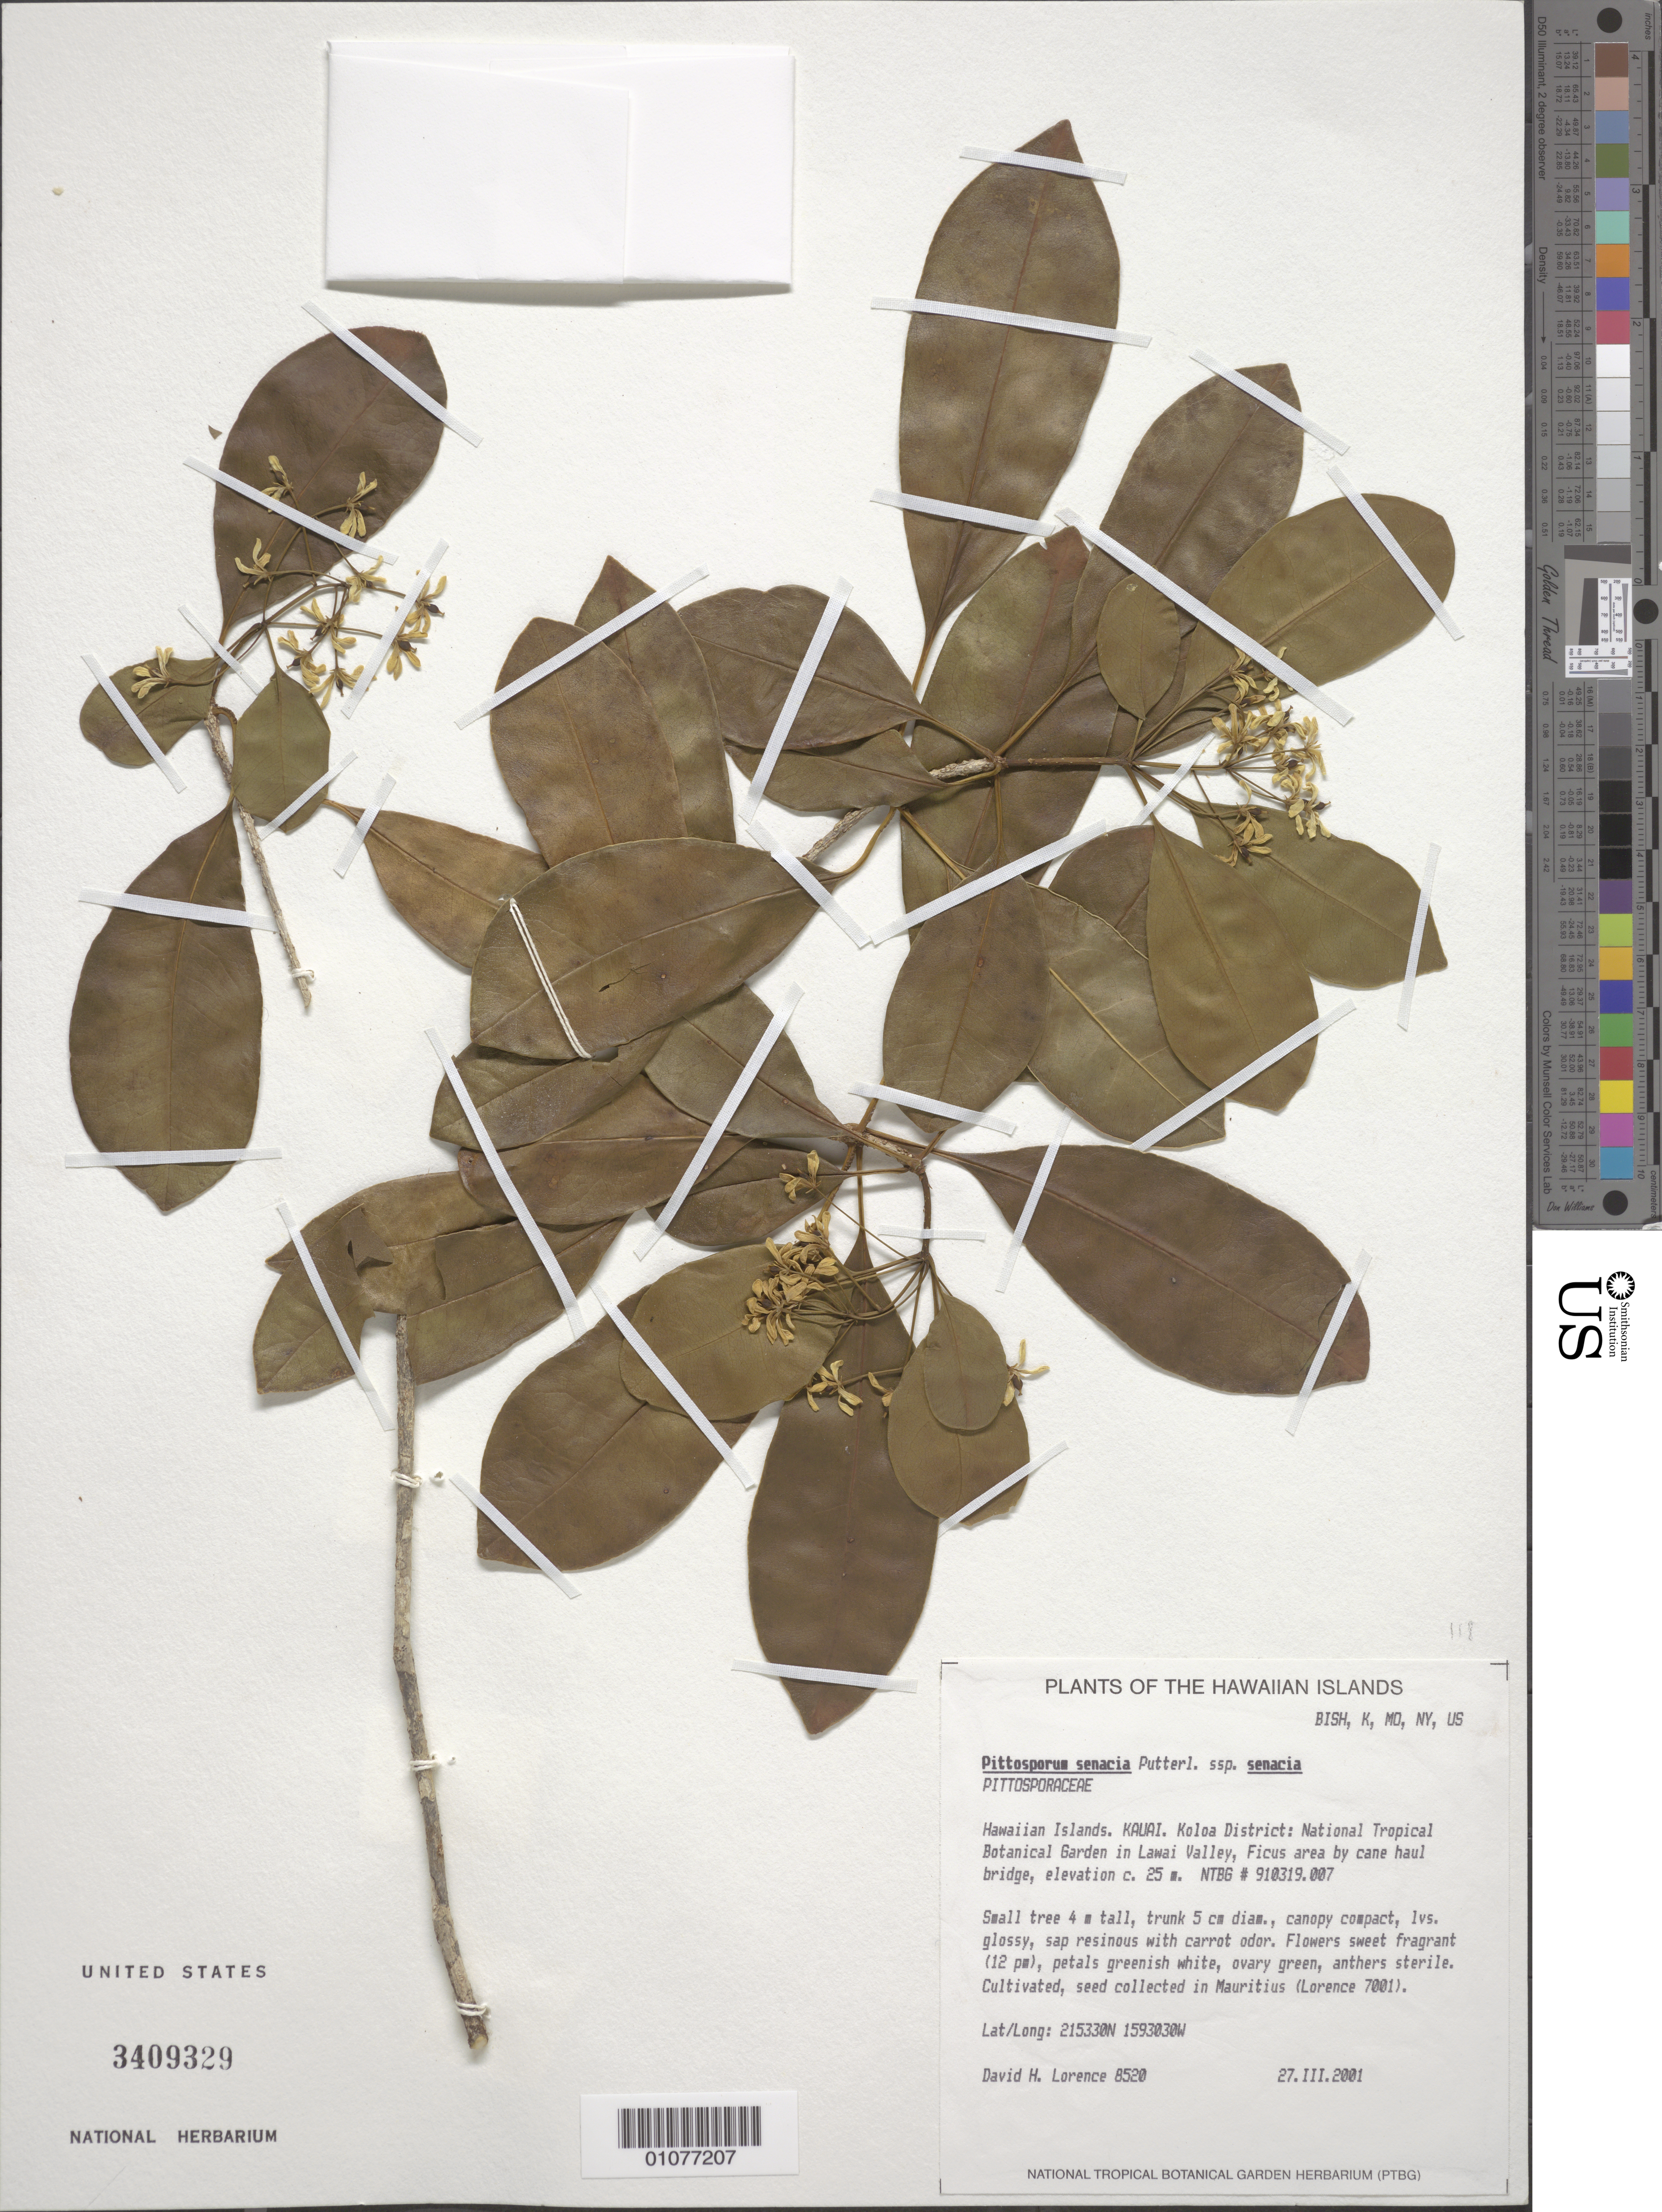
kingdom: Plantae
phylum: Tracheophyta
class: Magnoliopsida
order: Apiales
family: Pittosporaceae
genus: Pittosporum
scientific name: Pittosporum senacia subsp. senacia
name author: Putt.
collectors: D. Lorence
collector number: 8520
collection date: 2001-03-27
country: United States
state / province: Hawaii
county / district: Kauai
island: Kaua'i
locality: Koloa District, Lawai Valley, National Tropical Botanical Garnden, Ficus area by cane haul bridge.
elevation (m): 25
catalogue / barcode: US 3409329